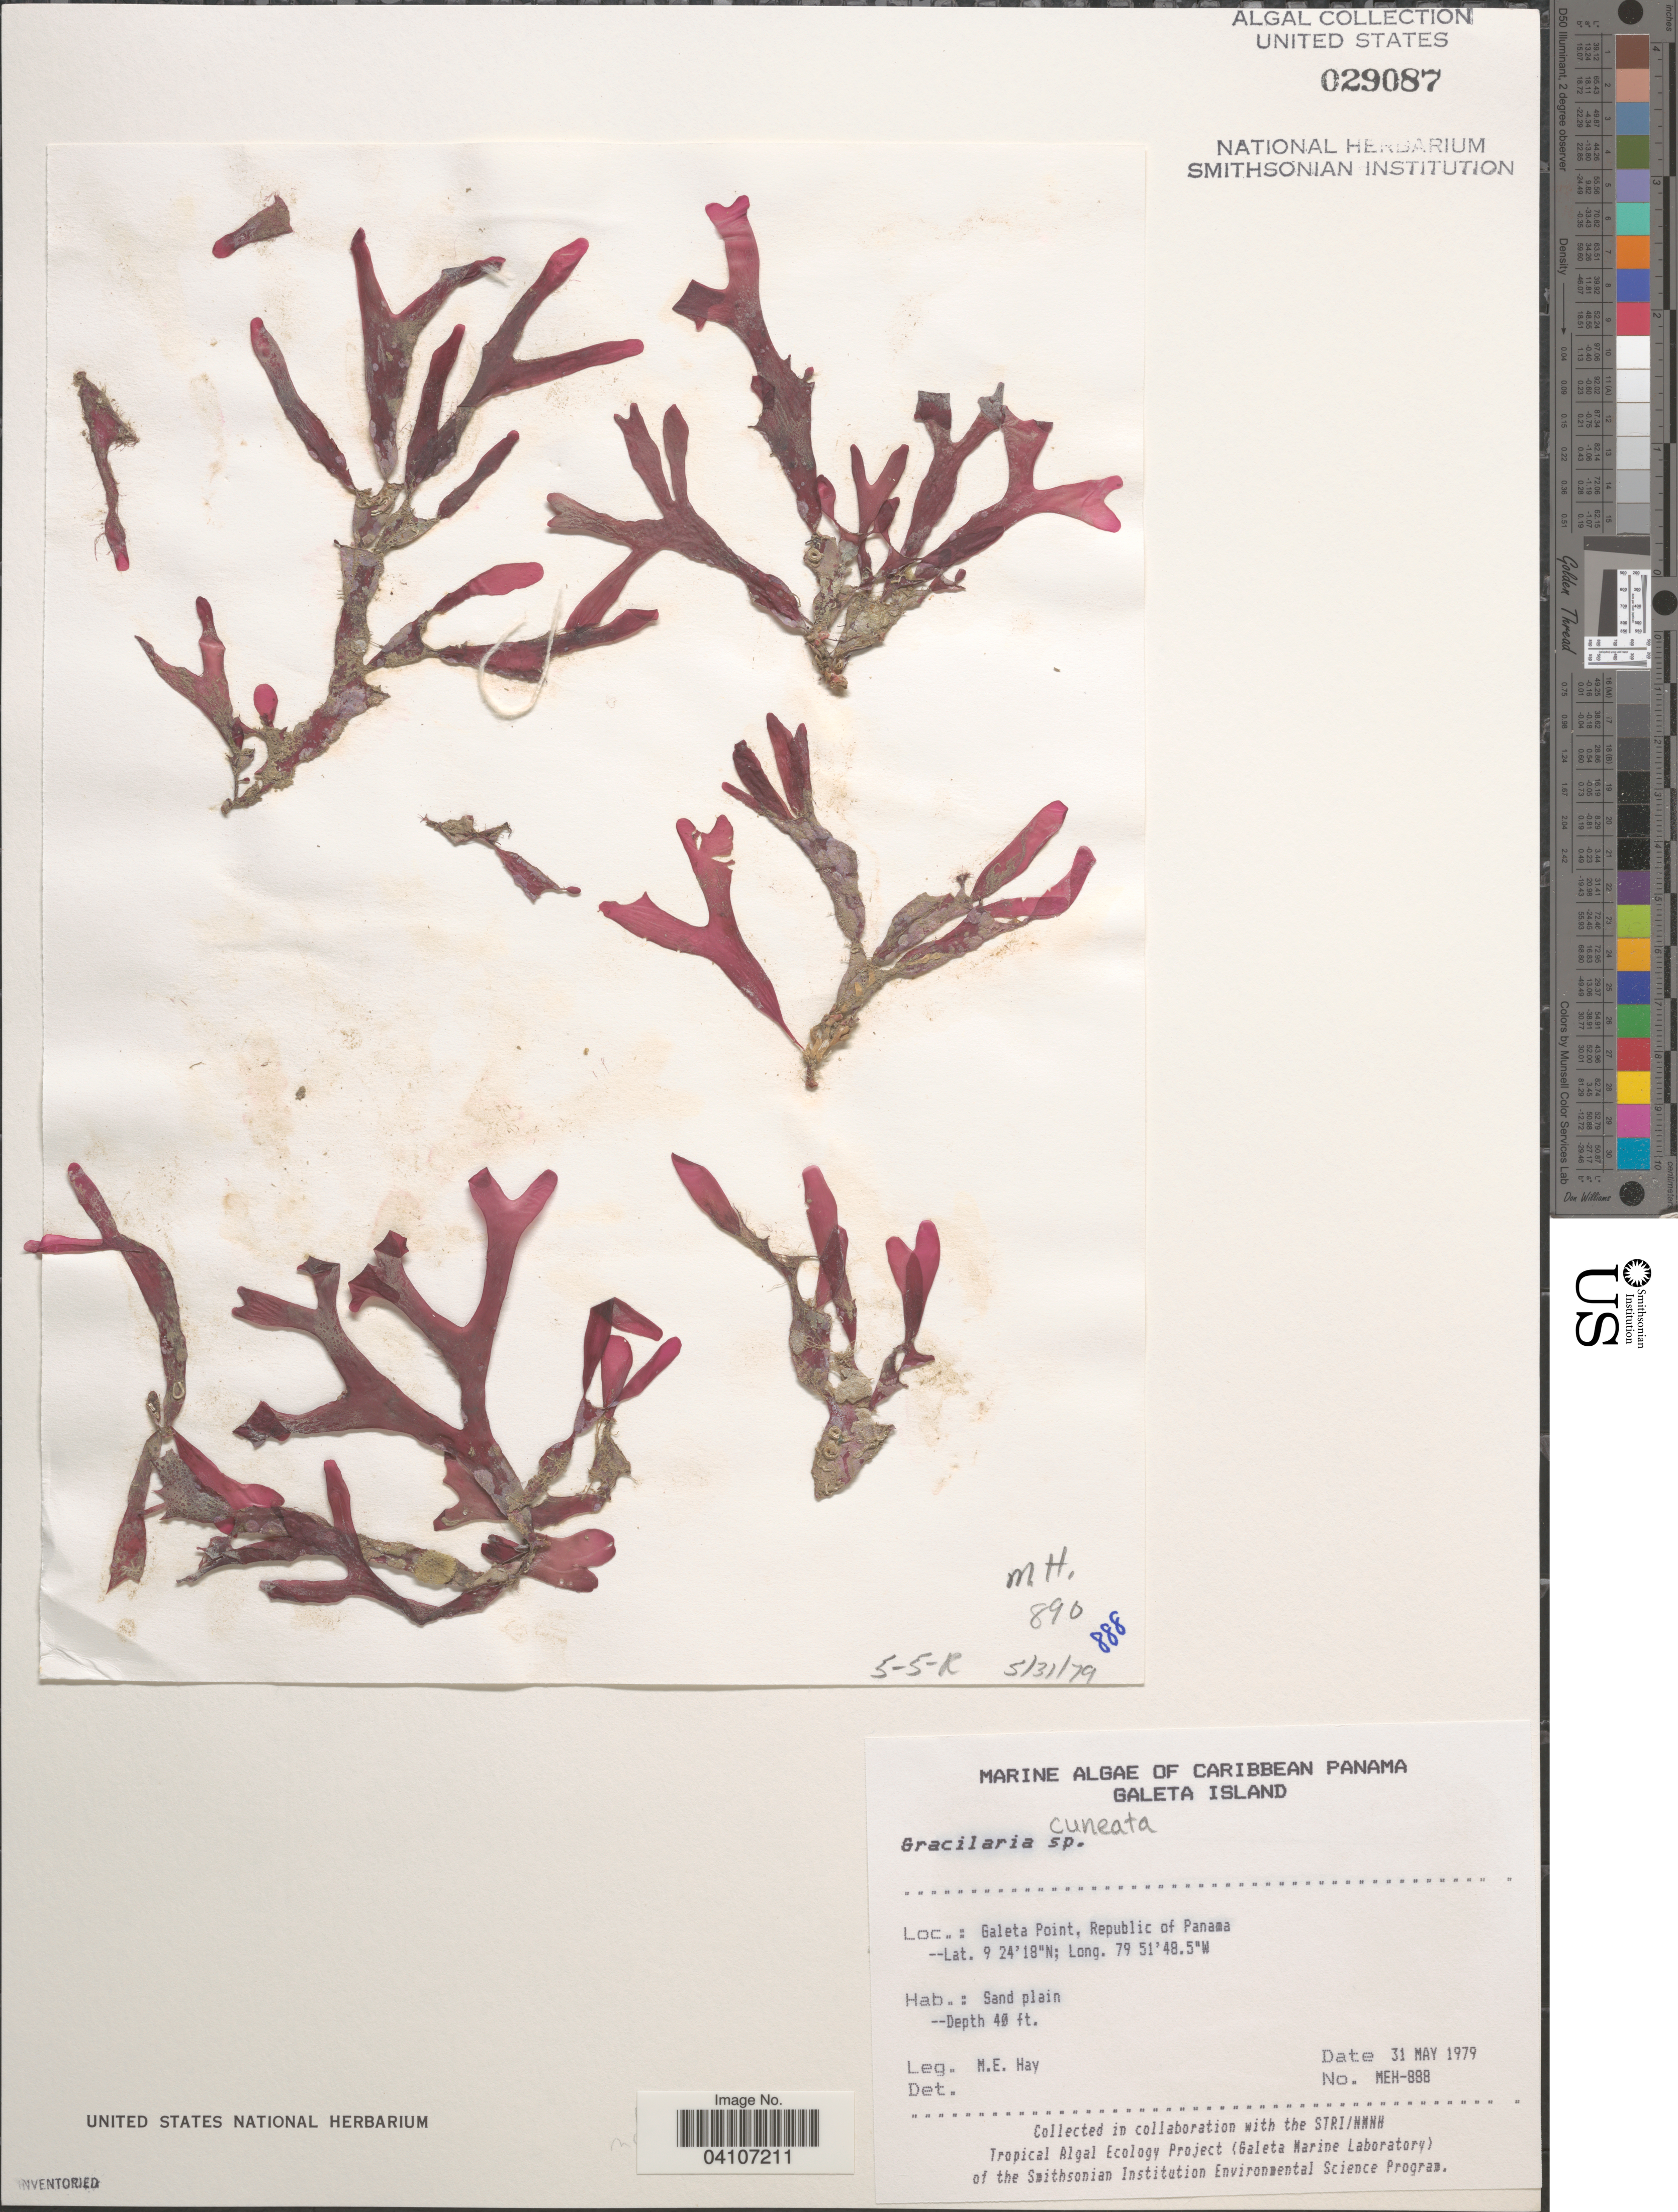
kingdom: Plantae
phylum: Rhodophyta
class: Florideophyceae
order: Gracilariales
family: Gracilariaceae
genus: Gracilaria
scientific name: Gracilaria cuneata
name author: Aresch.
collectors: M. E. Hay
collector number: MEH-888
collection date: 1979-05-31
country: Panama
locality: Caribbean Panama. Galeta Island. Galeta Point, Republic of Panama.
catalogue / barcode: US 29087